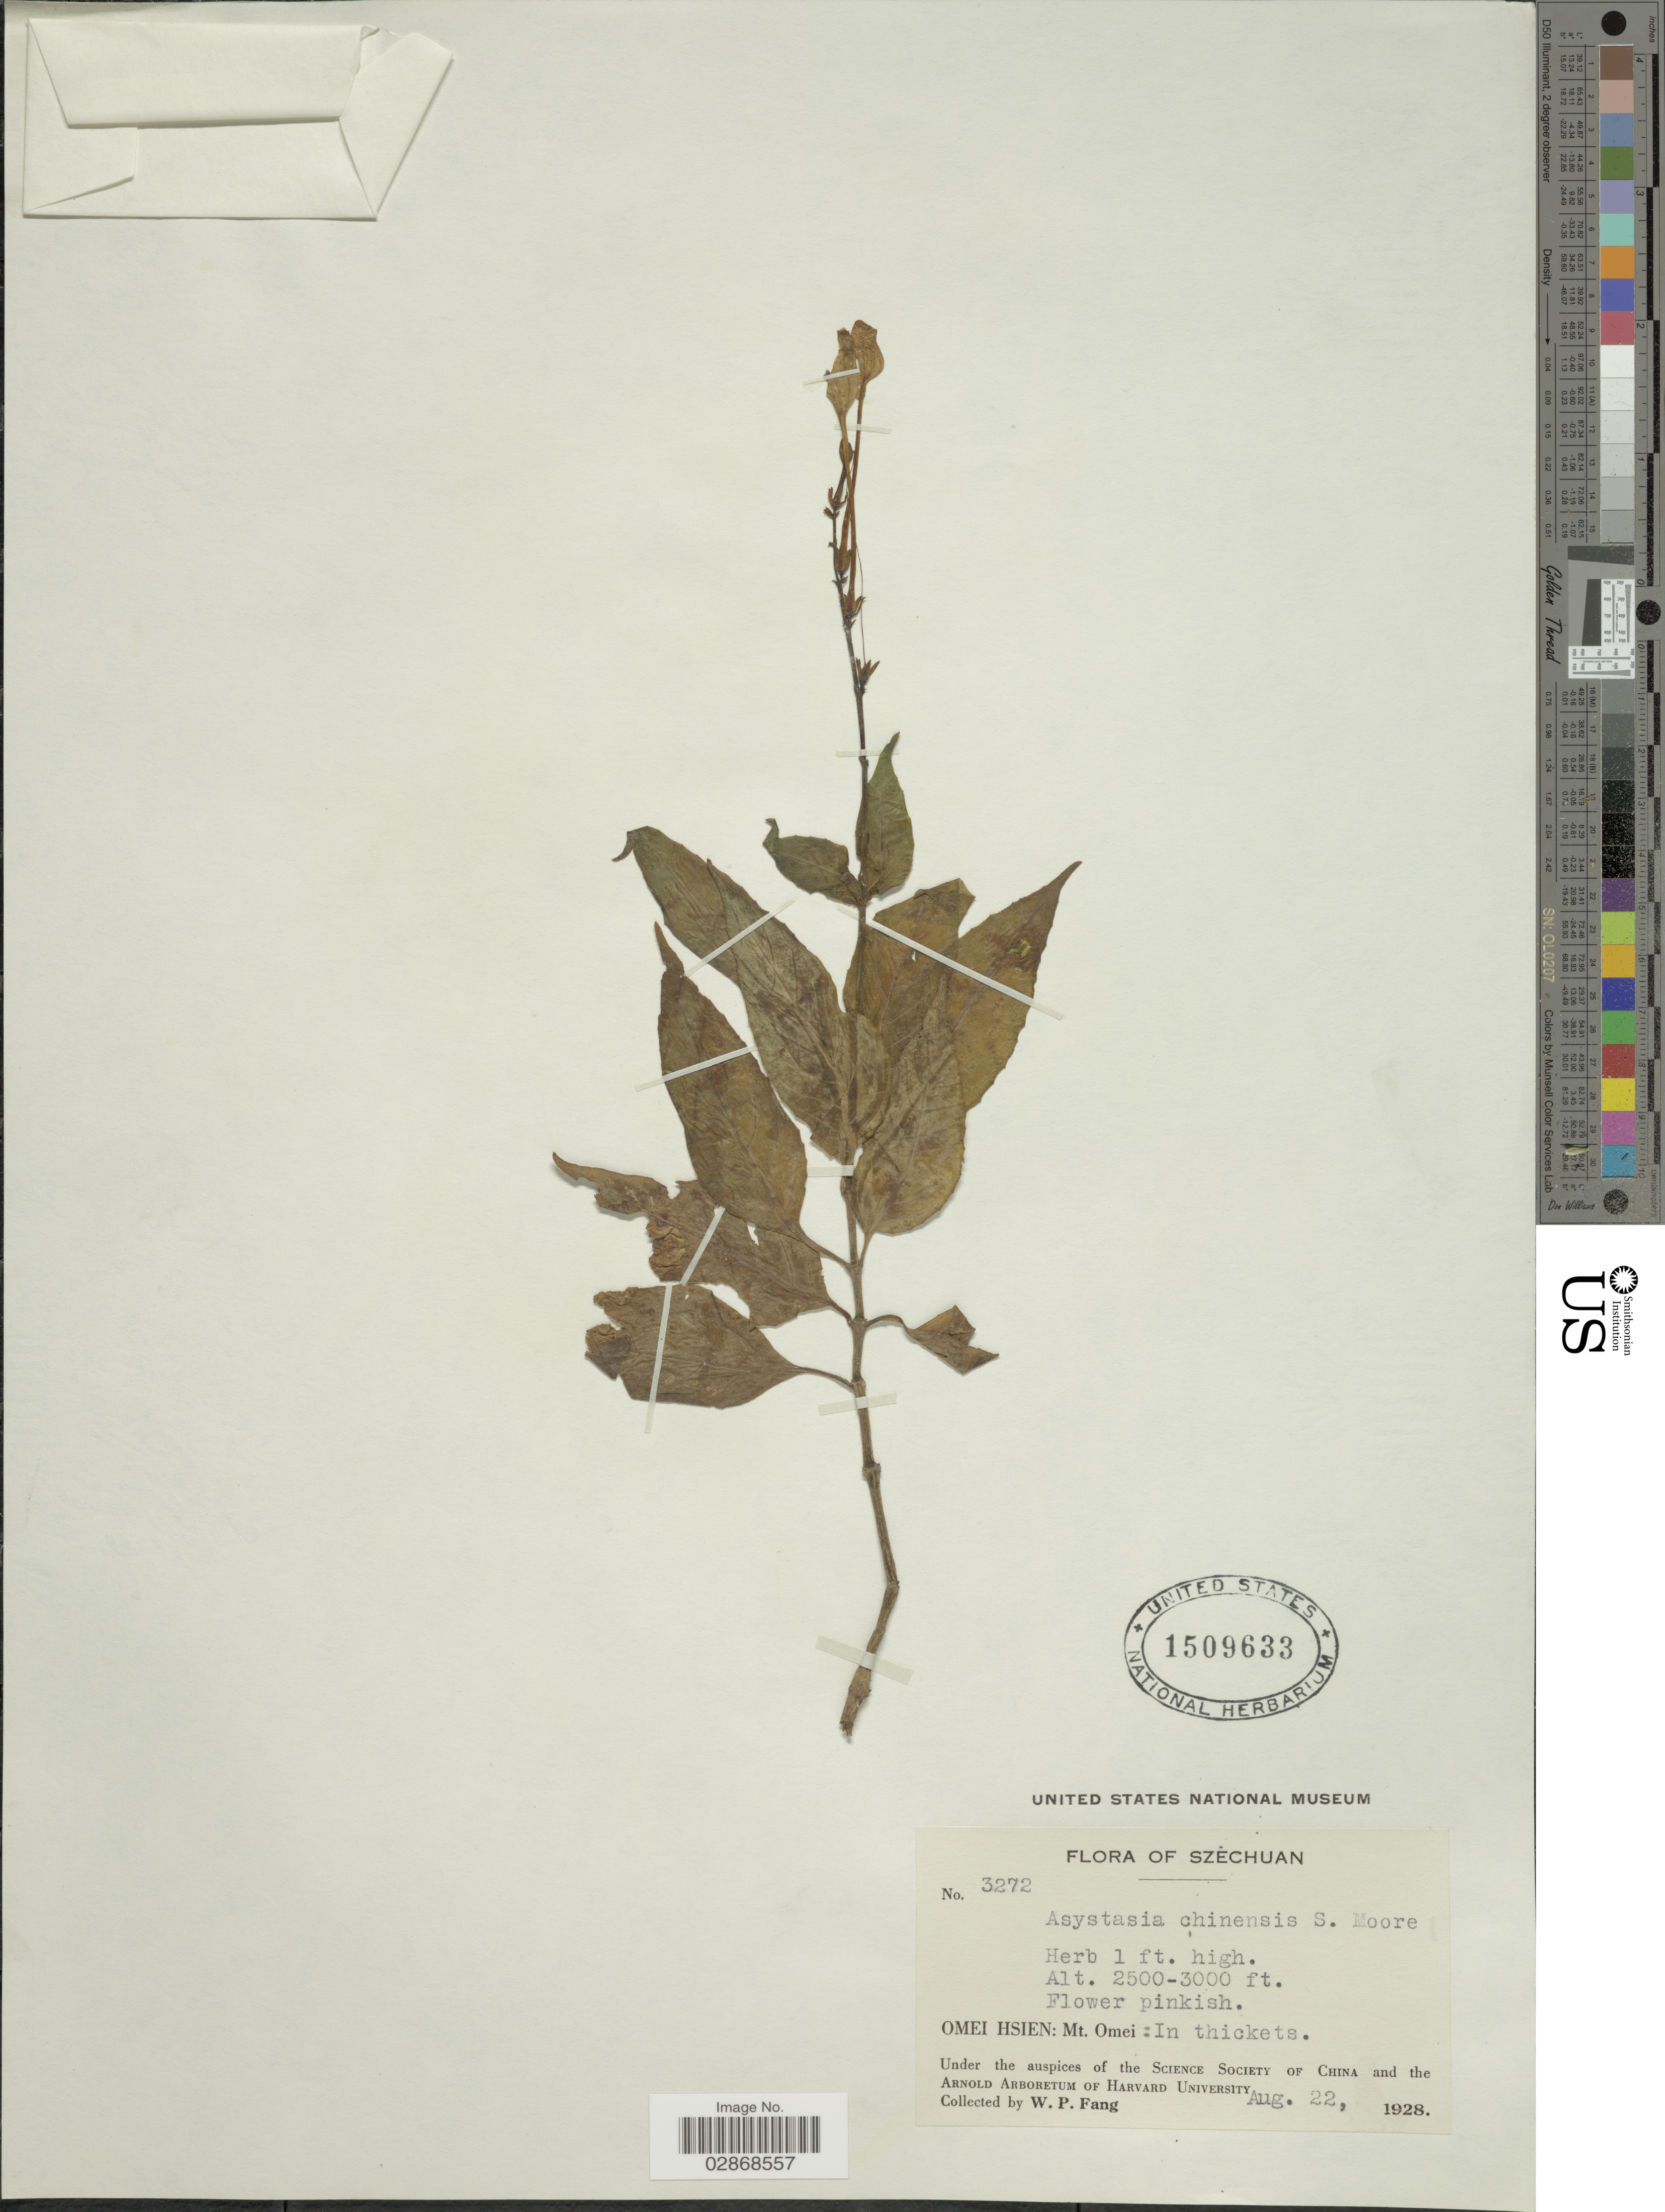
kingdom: Plantae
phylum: Tracheophyta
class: Magnoliopsida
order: Lamiales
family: Acanthaceae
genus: Asystasia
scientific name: Asystasia chinensis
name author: S. Moore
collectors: W. P. Fang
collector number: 3272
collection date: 1928-08-22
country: China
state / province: Sichuan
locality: Szechuan. Omei Hsien: Mt. Omei.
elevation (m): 762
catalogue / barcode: US 1509633